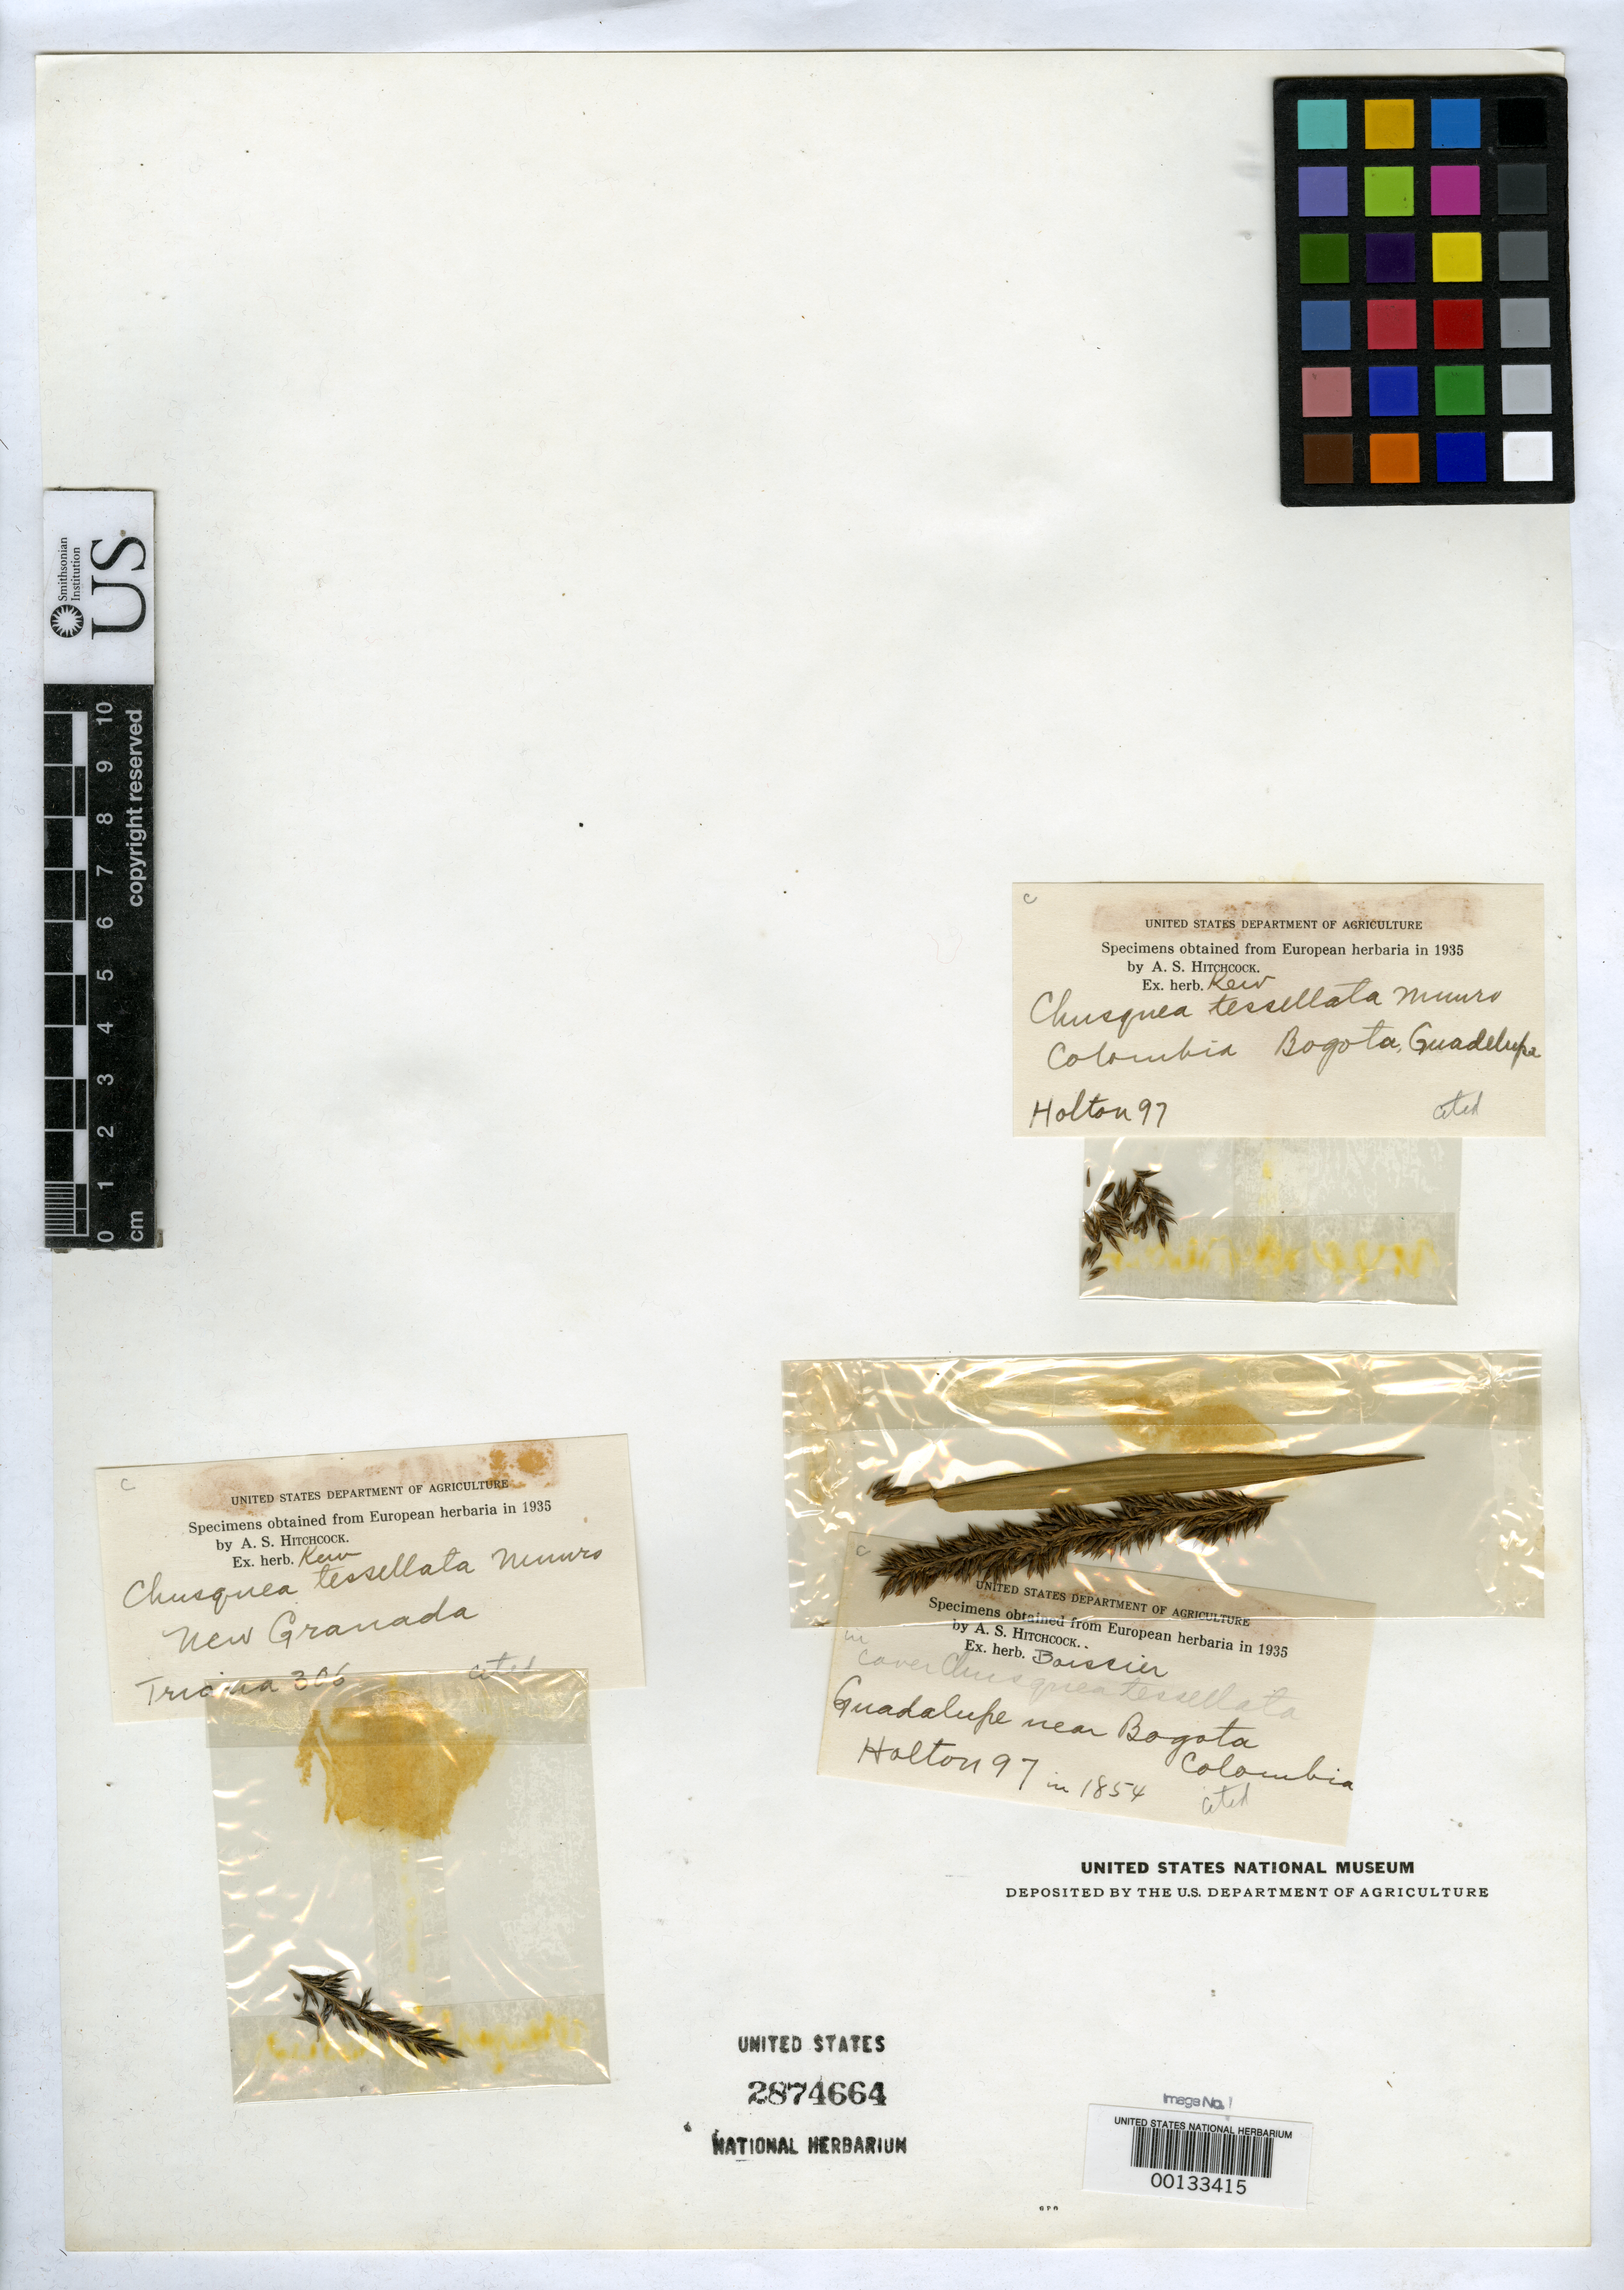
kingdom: Plantae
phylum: Tracheophyta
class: Liliopsida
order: Poales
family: Poaceae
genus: Chusquea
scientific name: Chusquea tessellata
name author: Munro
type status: Isosyntype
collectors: J. J. Triana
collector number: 306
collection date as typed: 1851 to -- --- 1857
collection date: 1851/1857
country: Colombia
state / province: Antioquia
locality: Rio Arma.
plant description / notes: Fragmentary material of type specimen ex herb. Kew.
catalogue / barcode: US 102763-2